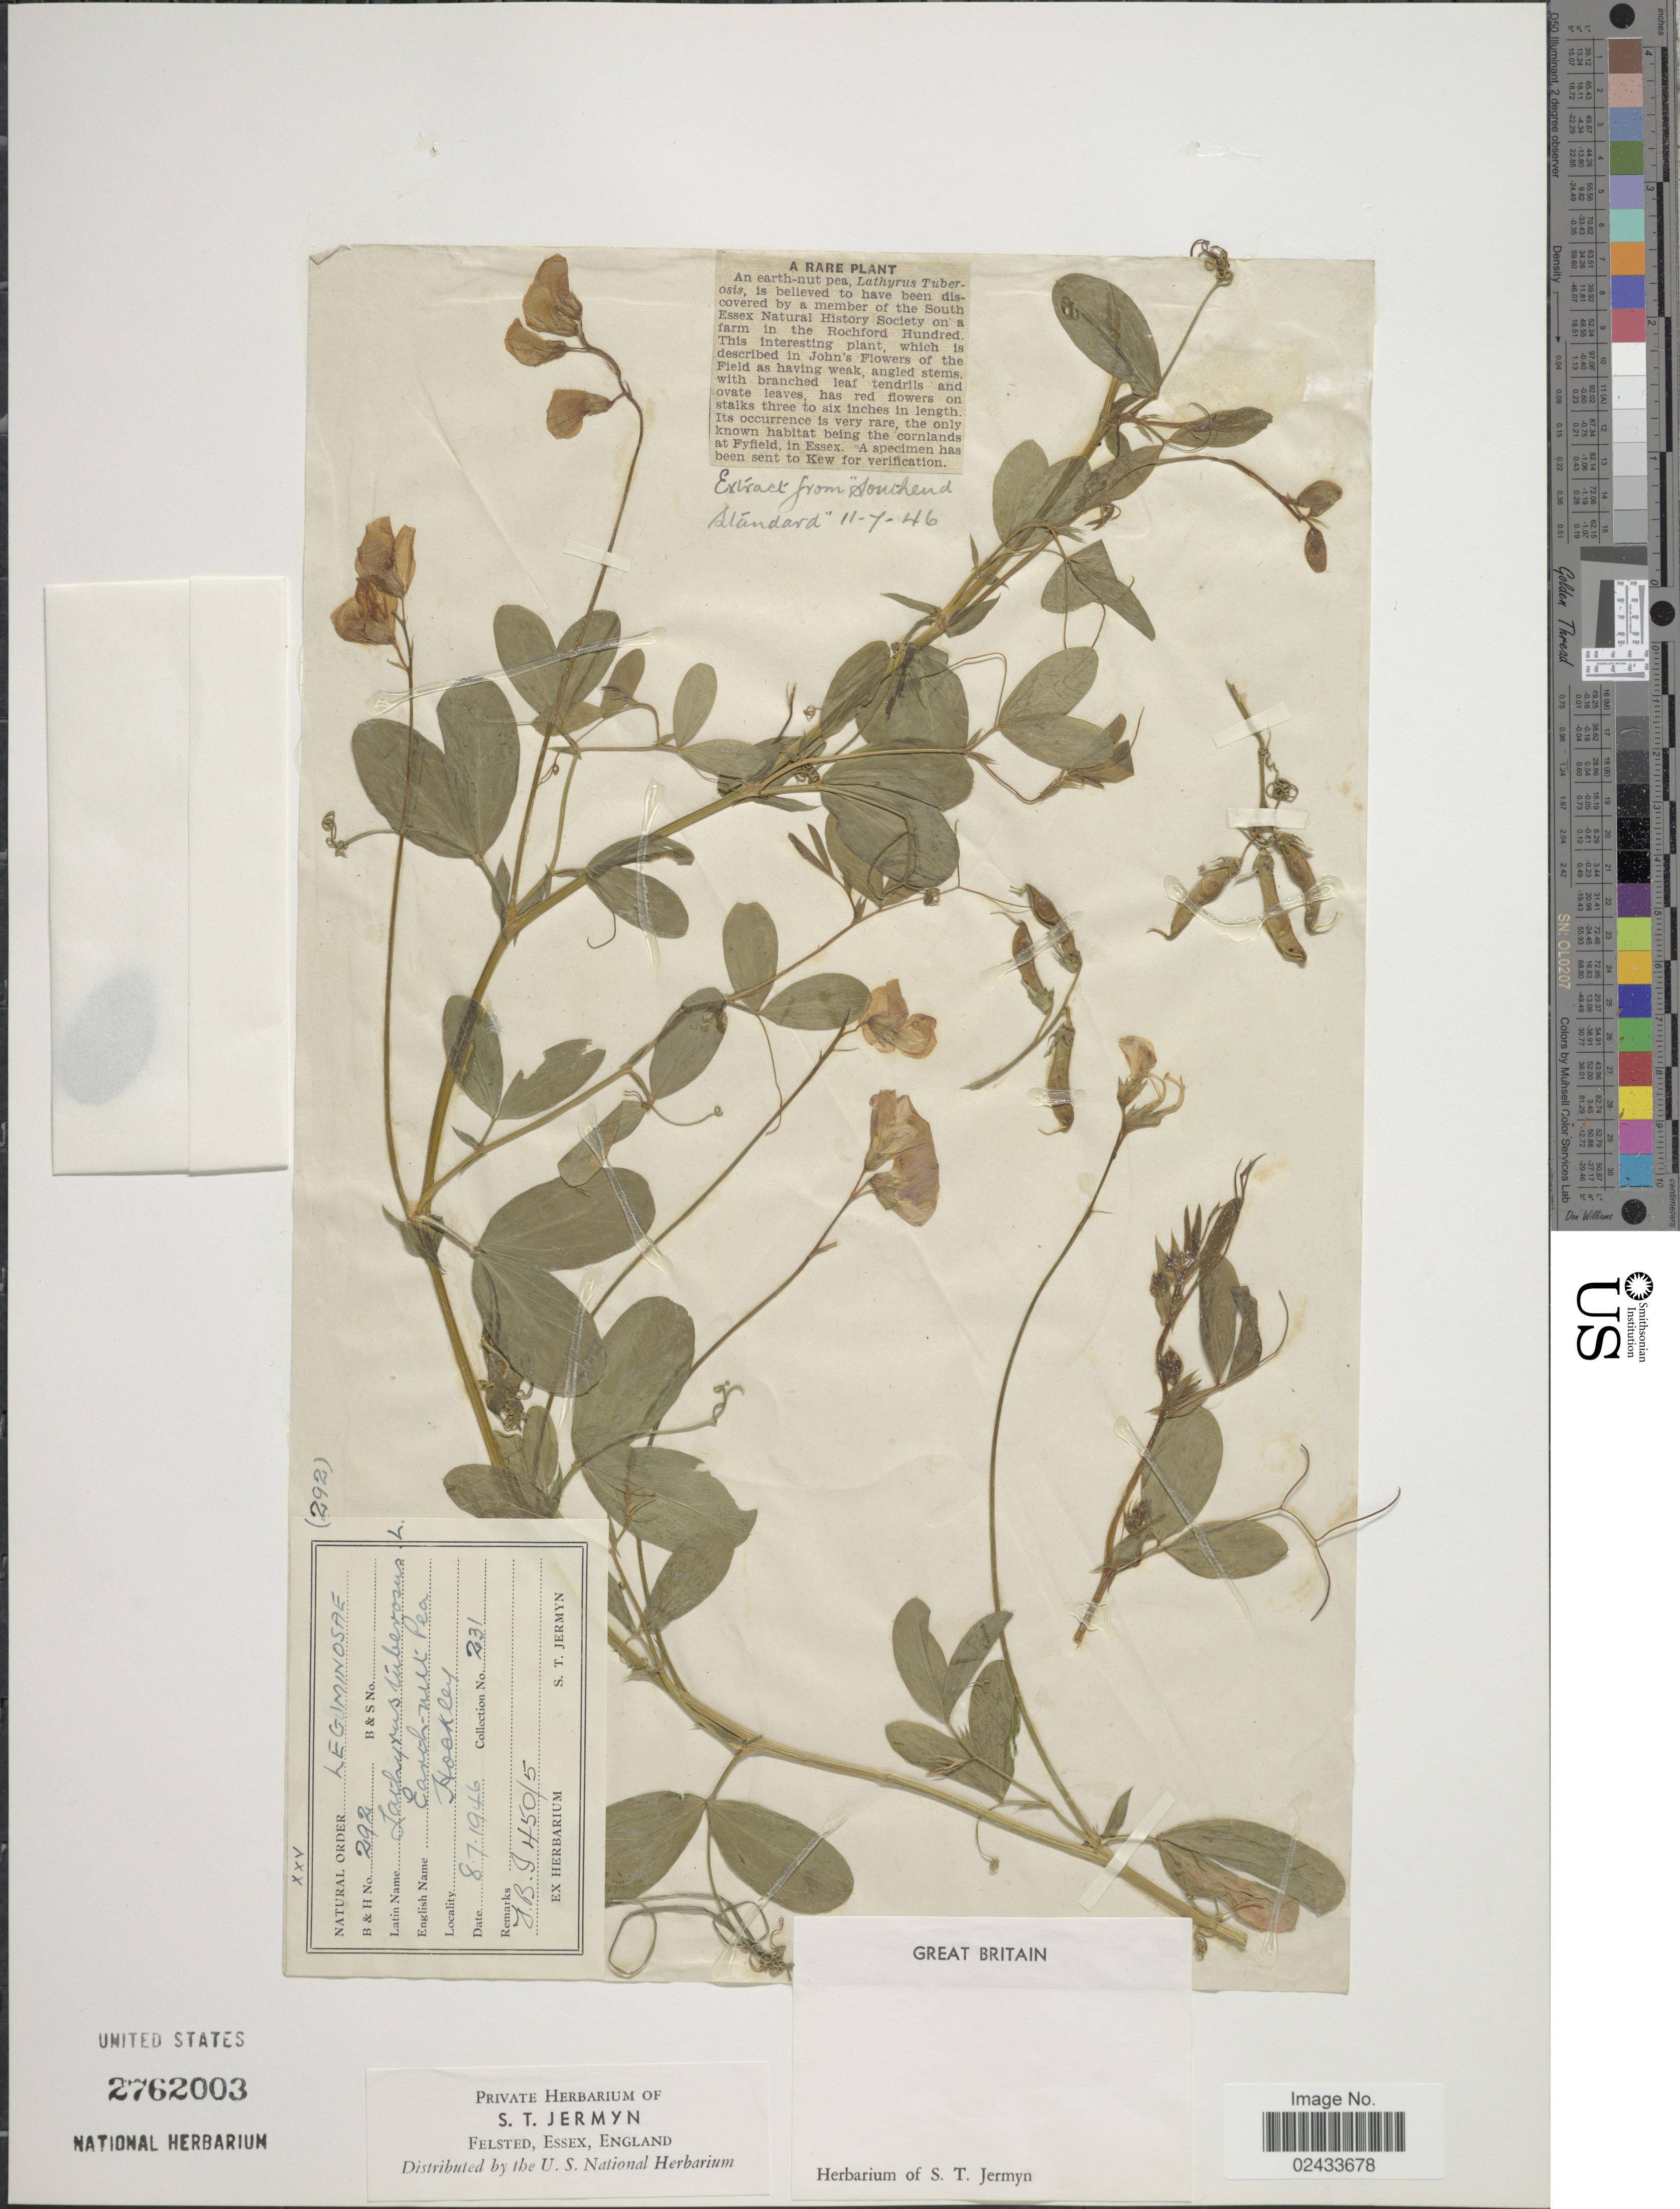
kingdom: Plantae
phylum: Tracheophyta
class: Magnoliopsida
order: Fabales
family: Fabaceae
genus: Lathyrus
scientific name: Lathyrus tuberosus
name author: L.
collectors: ex herb. S. T. Jermyn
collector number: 231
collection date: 1946-07-08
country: United Kingdom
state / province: England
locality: Great Britain, Hockley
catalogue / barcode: US 2762003